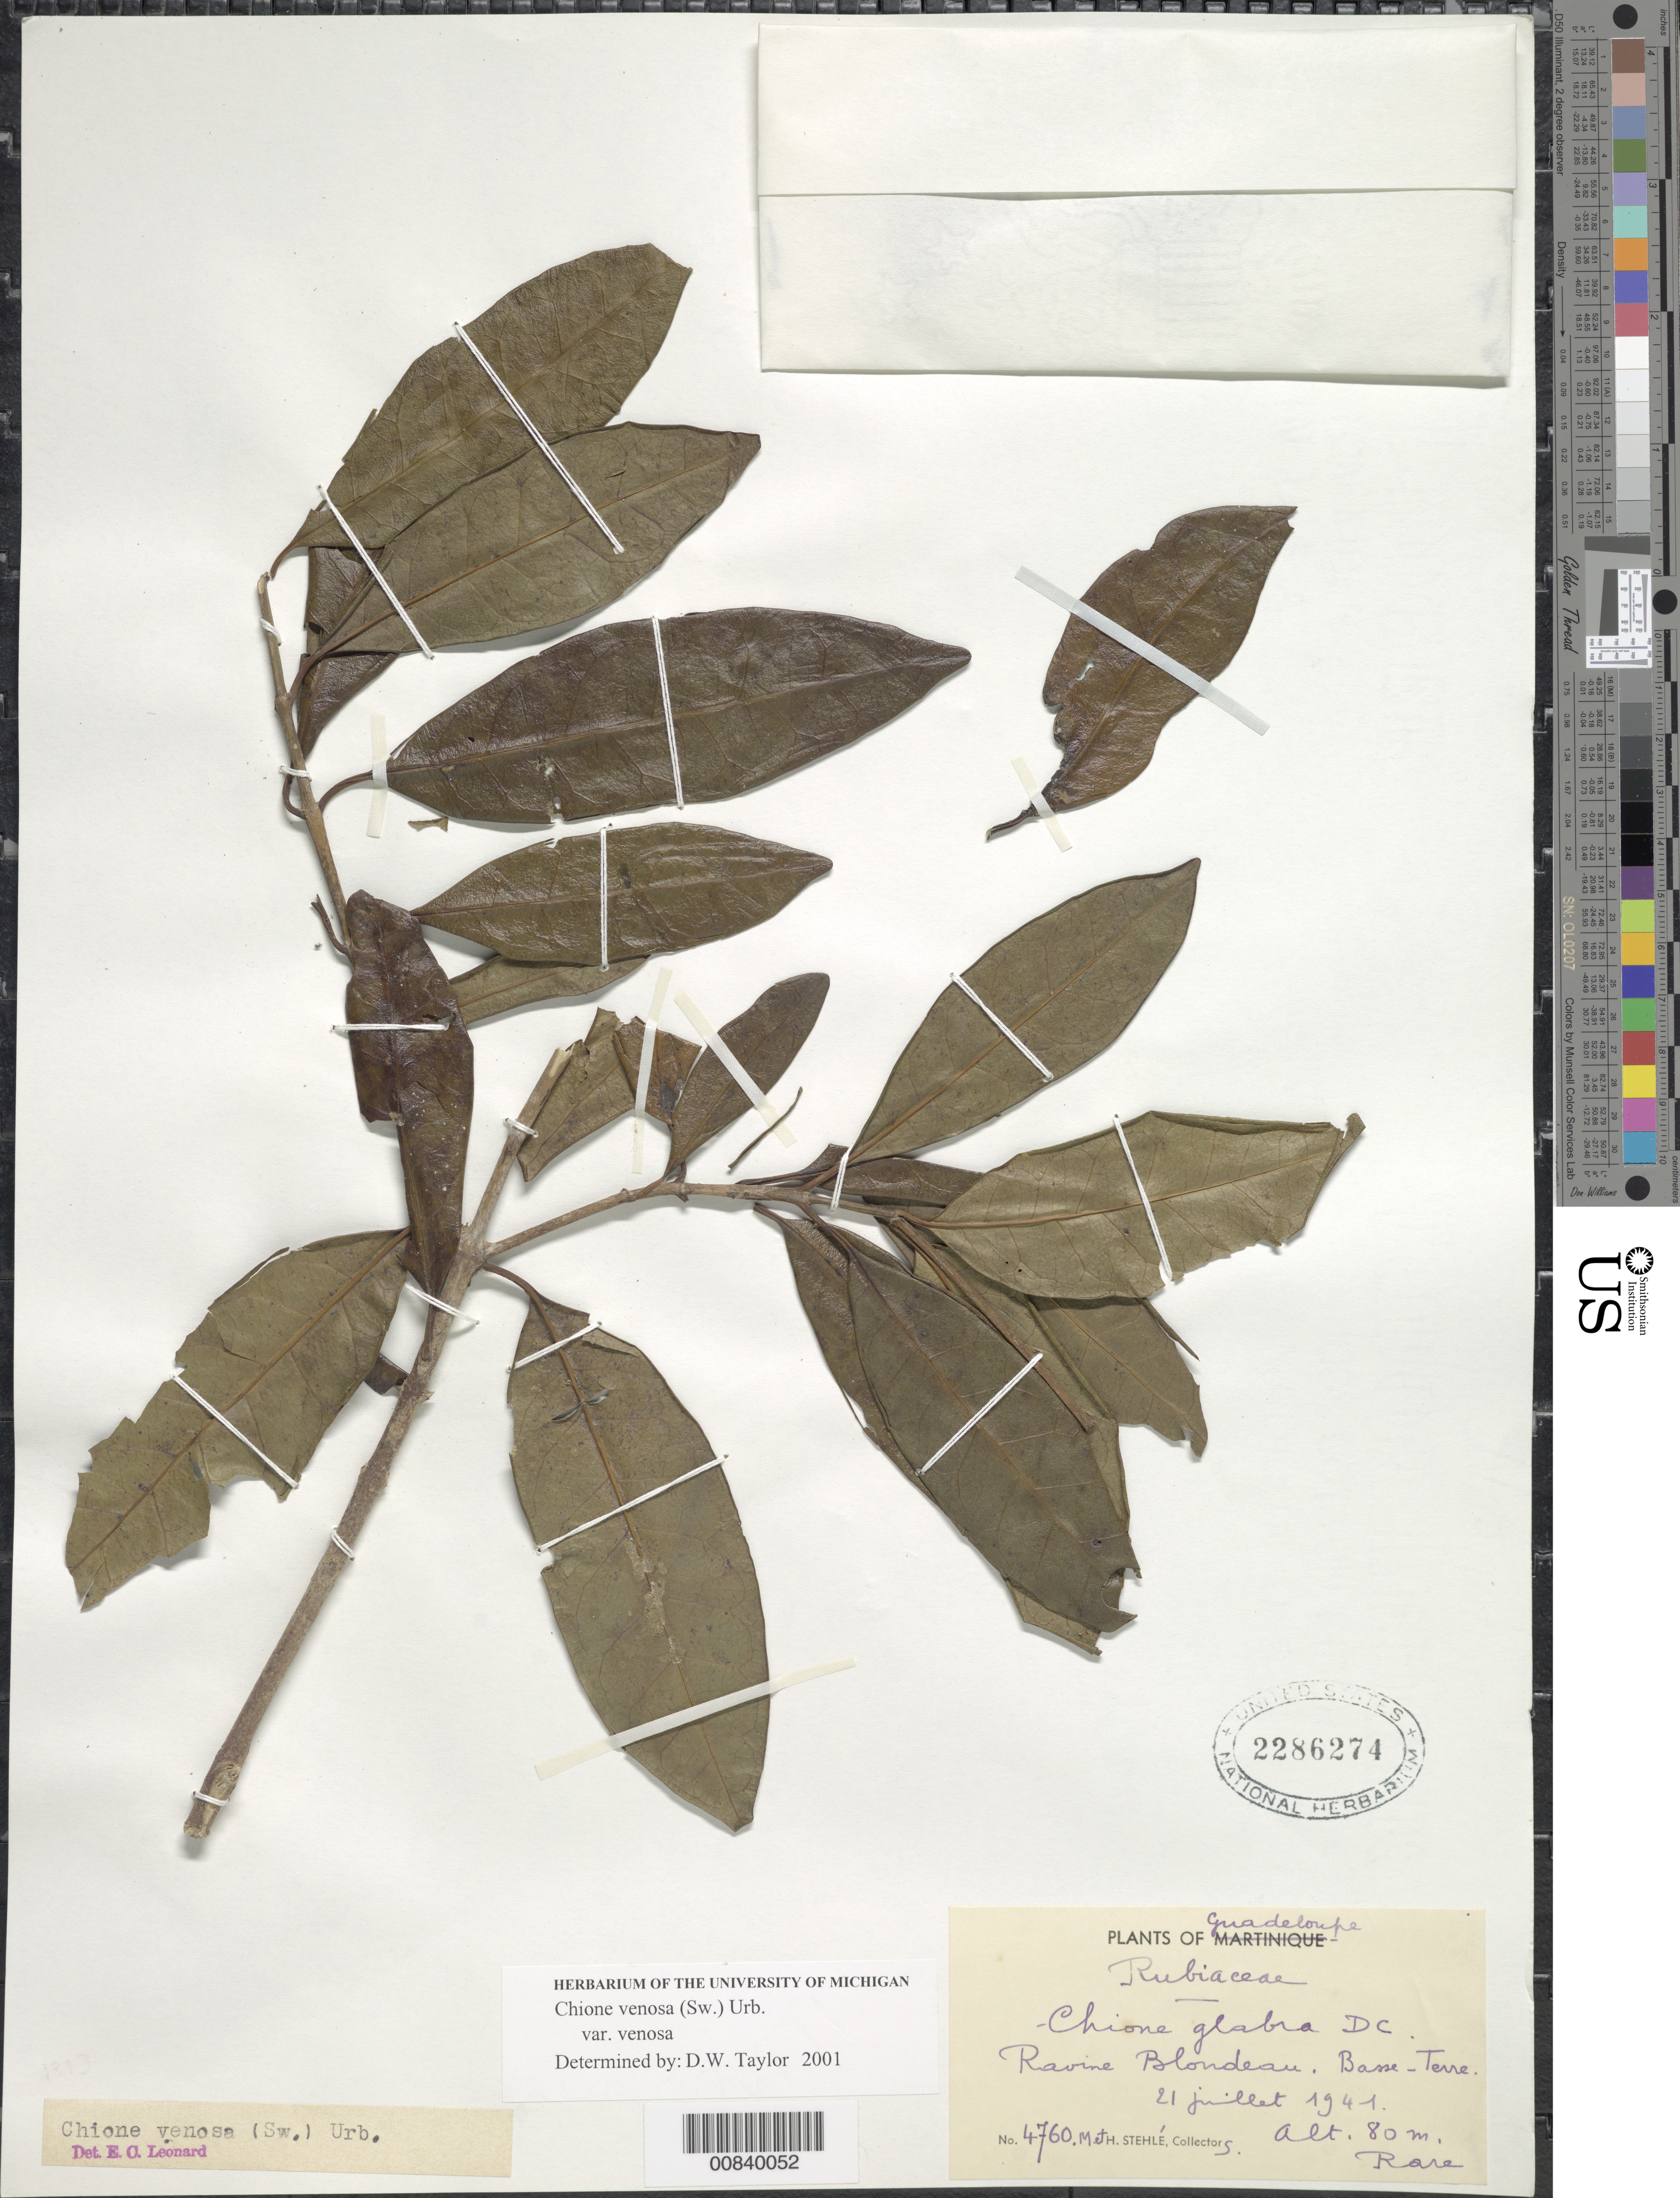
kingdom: Plantae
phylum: Tracheophyta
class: Magnoliopsida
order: Gentianales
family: Rubiaceae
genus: Chione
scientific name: Chione venosa var. venosa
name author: (Sw.) Urb.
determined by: Taylor, D. W., (MICH), University of Michigan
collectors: M. Stehlé & H. Stehlé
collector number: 4760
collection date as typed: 21 Jul 1941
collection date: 1941-07-21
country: Guadeloupe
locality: Ravine Blondeau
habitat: Ravine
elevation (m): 80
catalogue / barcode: US 2286274